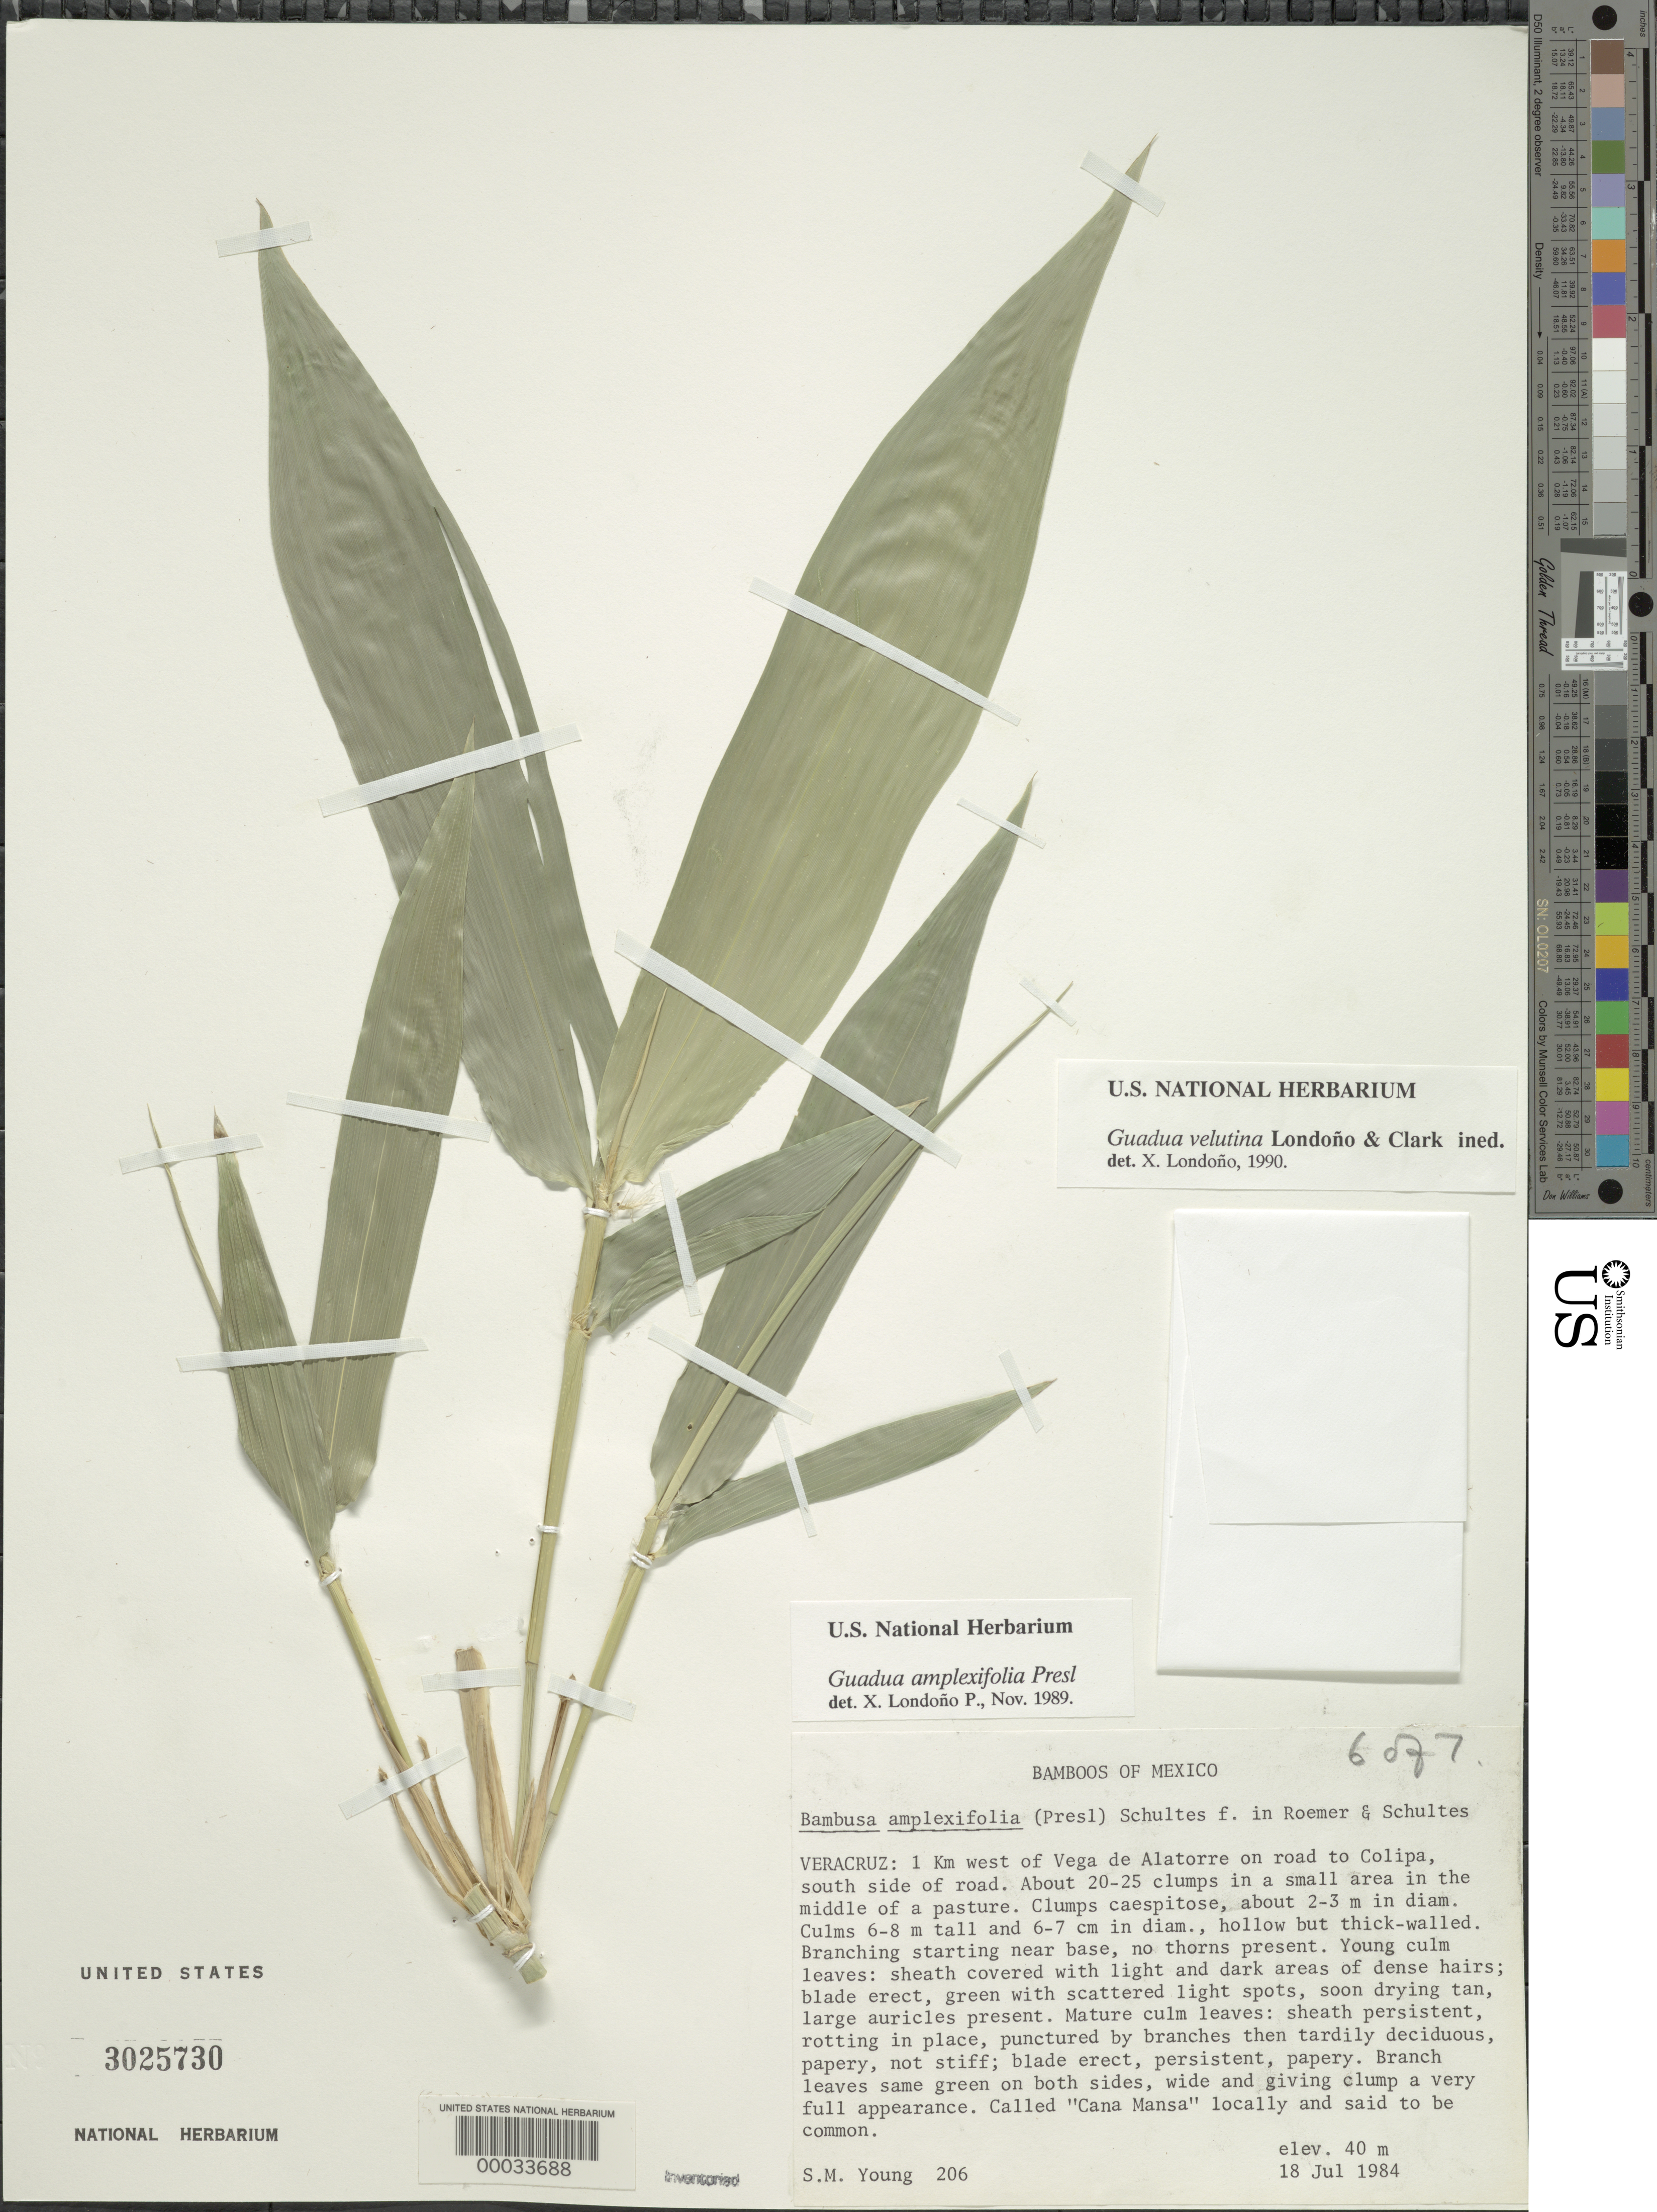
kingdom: Plantae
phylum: Tracheophyta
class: Liliopsida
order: Poales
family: Poaceae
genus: Guadua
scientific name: Guadua velutina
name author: Londoño & L.G. Clark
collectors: S. Young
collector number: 206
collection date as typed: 18 Jul 1984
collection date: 1984-07-18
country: Mexico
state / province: Veracruz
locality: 1 km W of Vega de Alatorre on road to Colipa, S side of road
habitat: Pasture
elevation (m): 40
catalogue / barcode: US 3025730